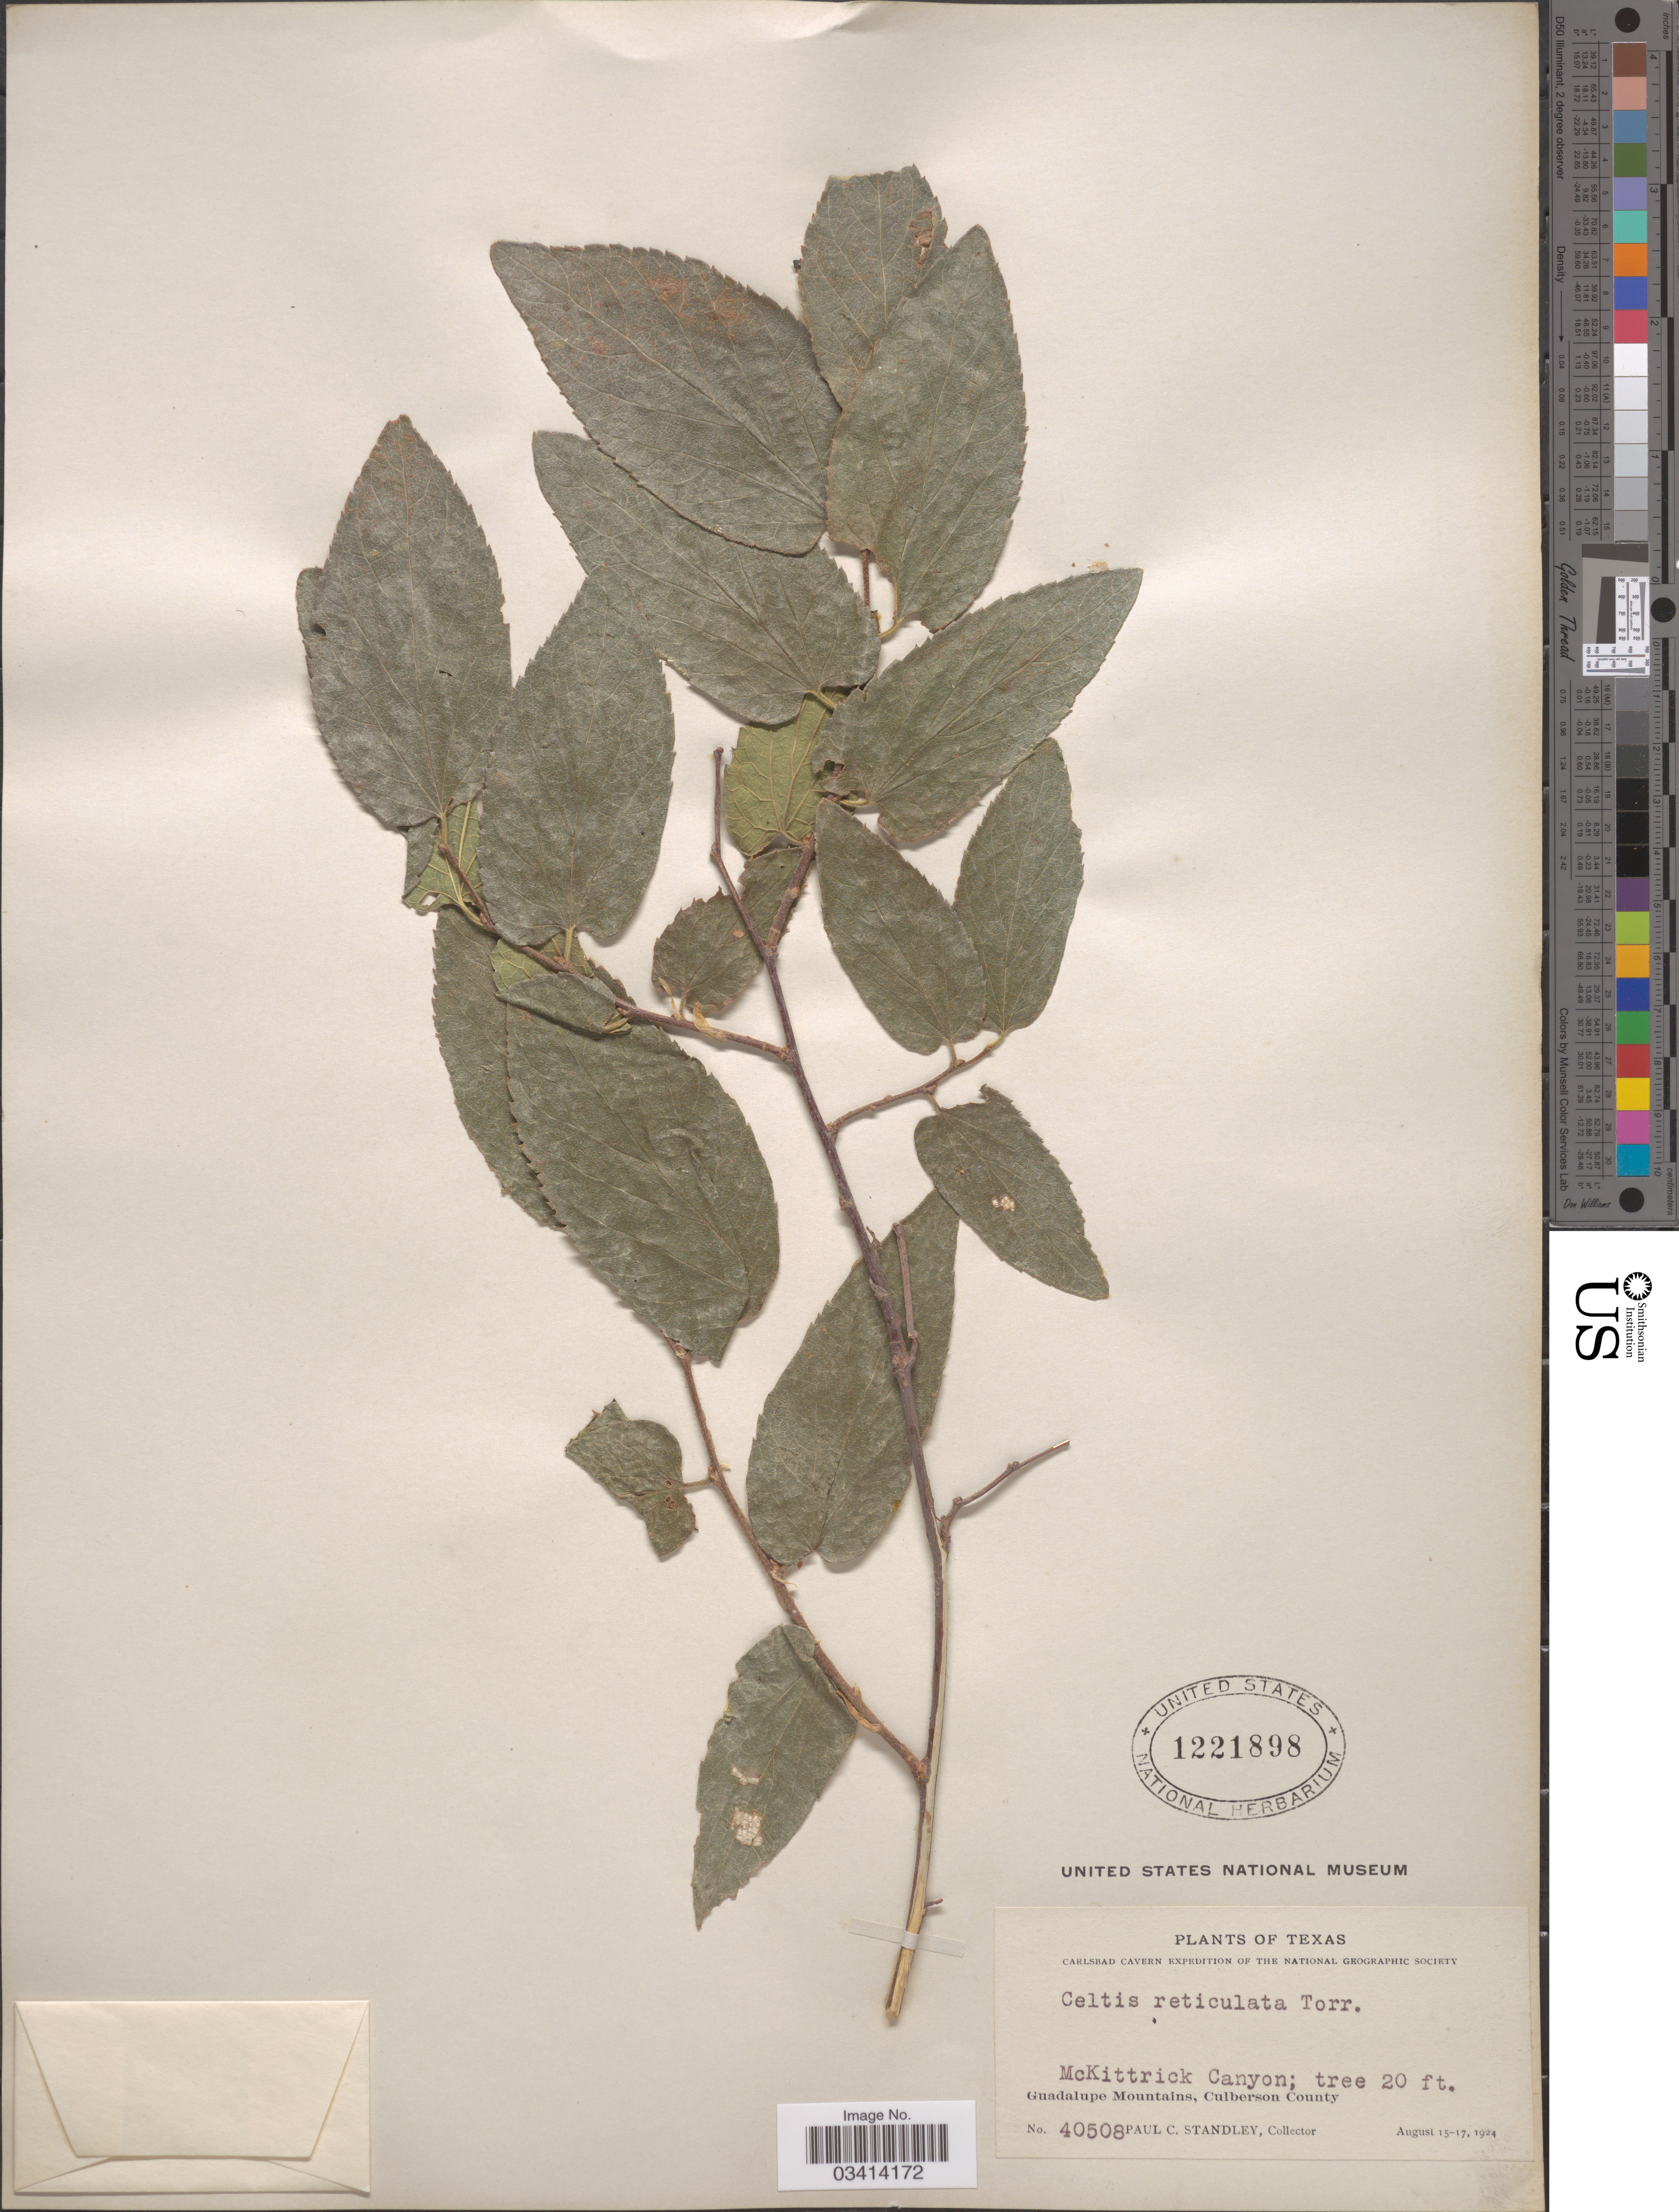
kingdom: Plantae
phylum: Tracheophyta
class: Magnoliopsida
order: Rosales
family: Cannabaceae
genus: Celtis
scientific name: Celtis reticulata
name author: Torr.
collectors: P. C. Standley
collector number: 40508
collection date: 1924-08-15/1924-08-17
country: United States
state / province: Texas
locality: McKittrick Canyon. Guadalupe Mountains, Culberson County.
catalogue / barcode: US 1221898